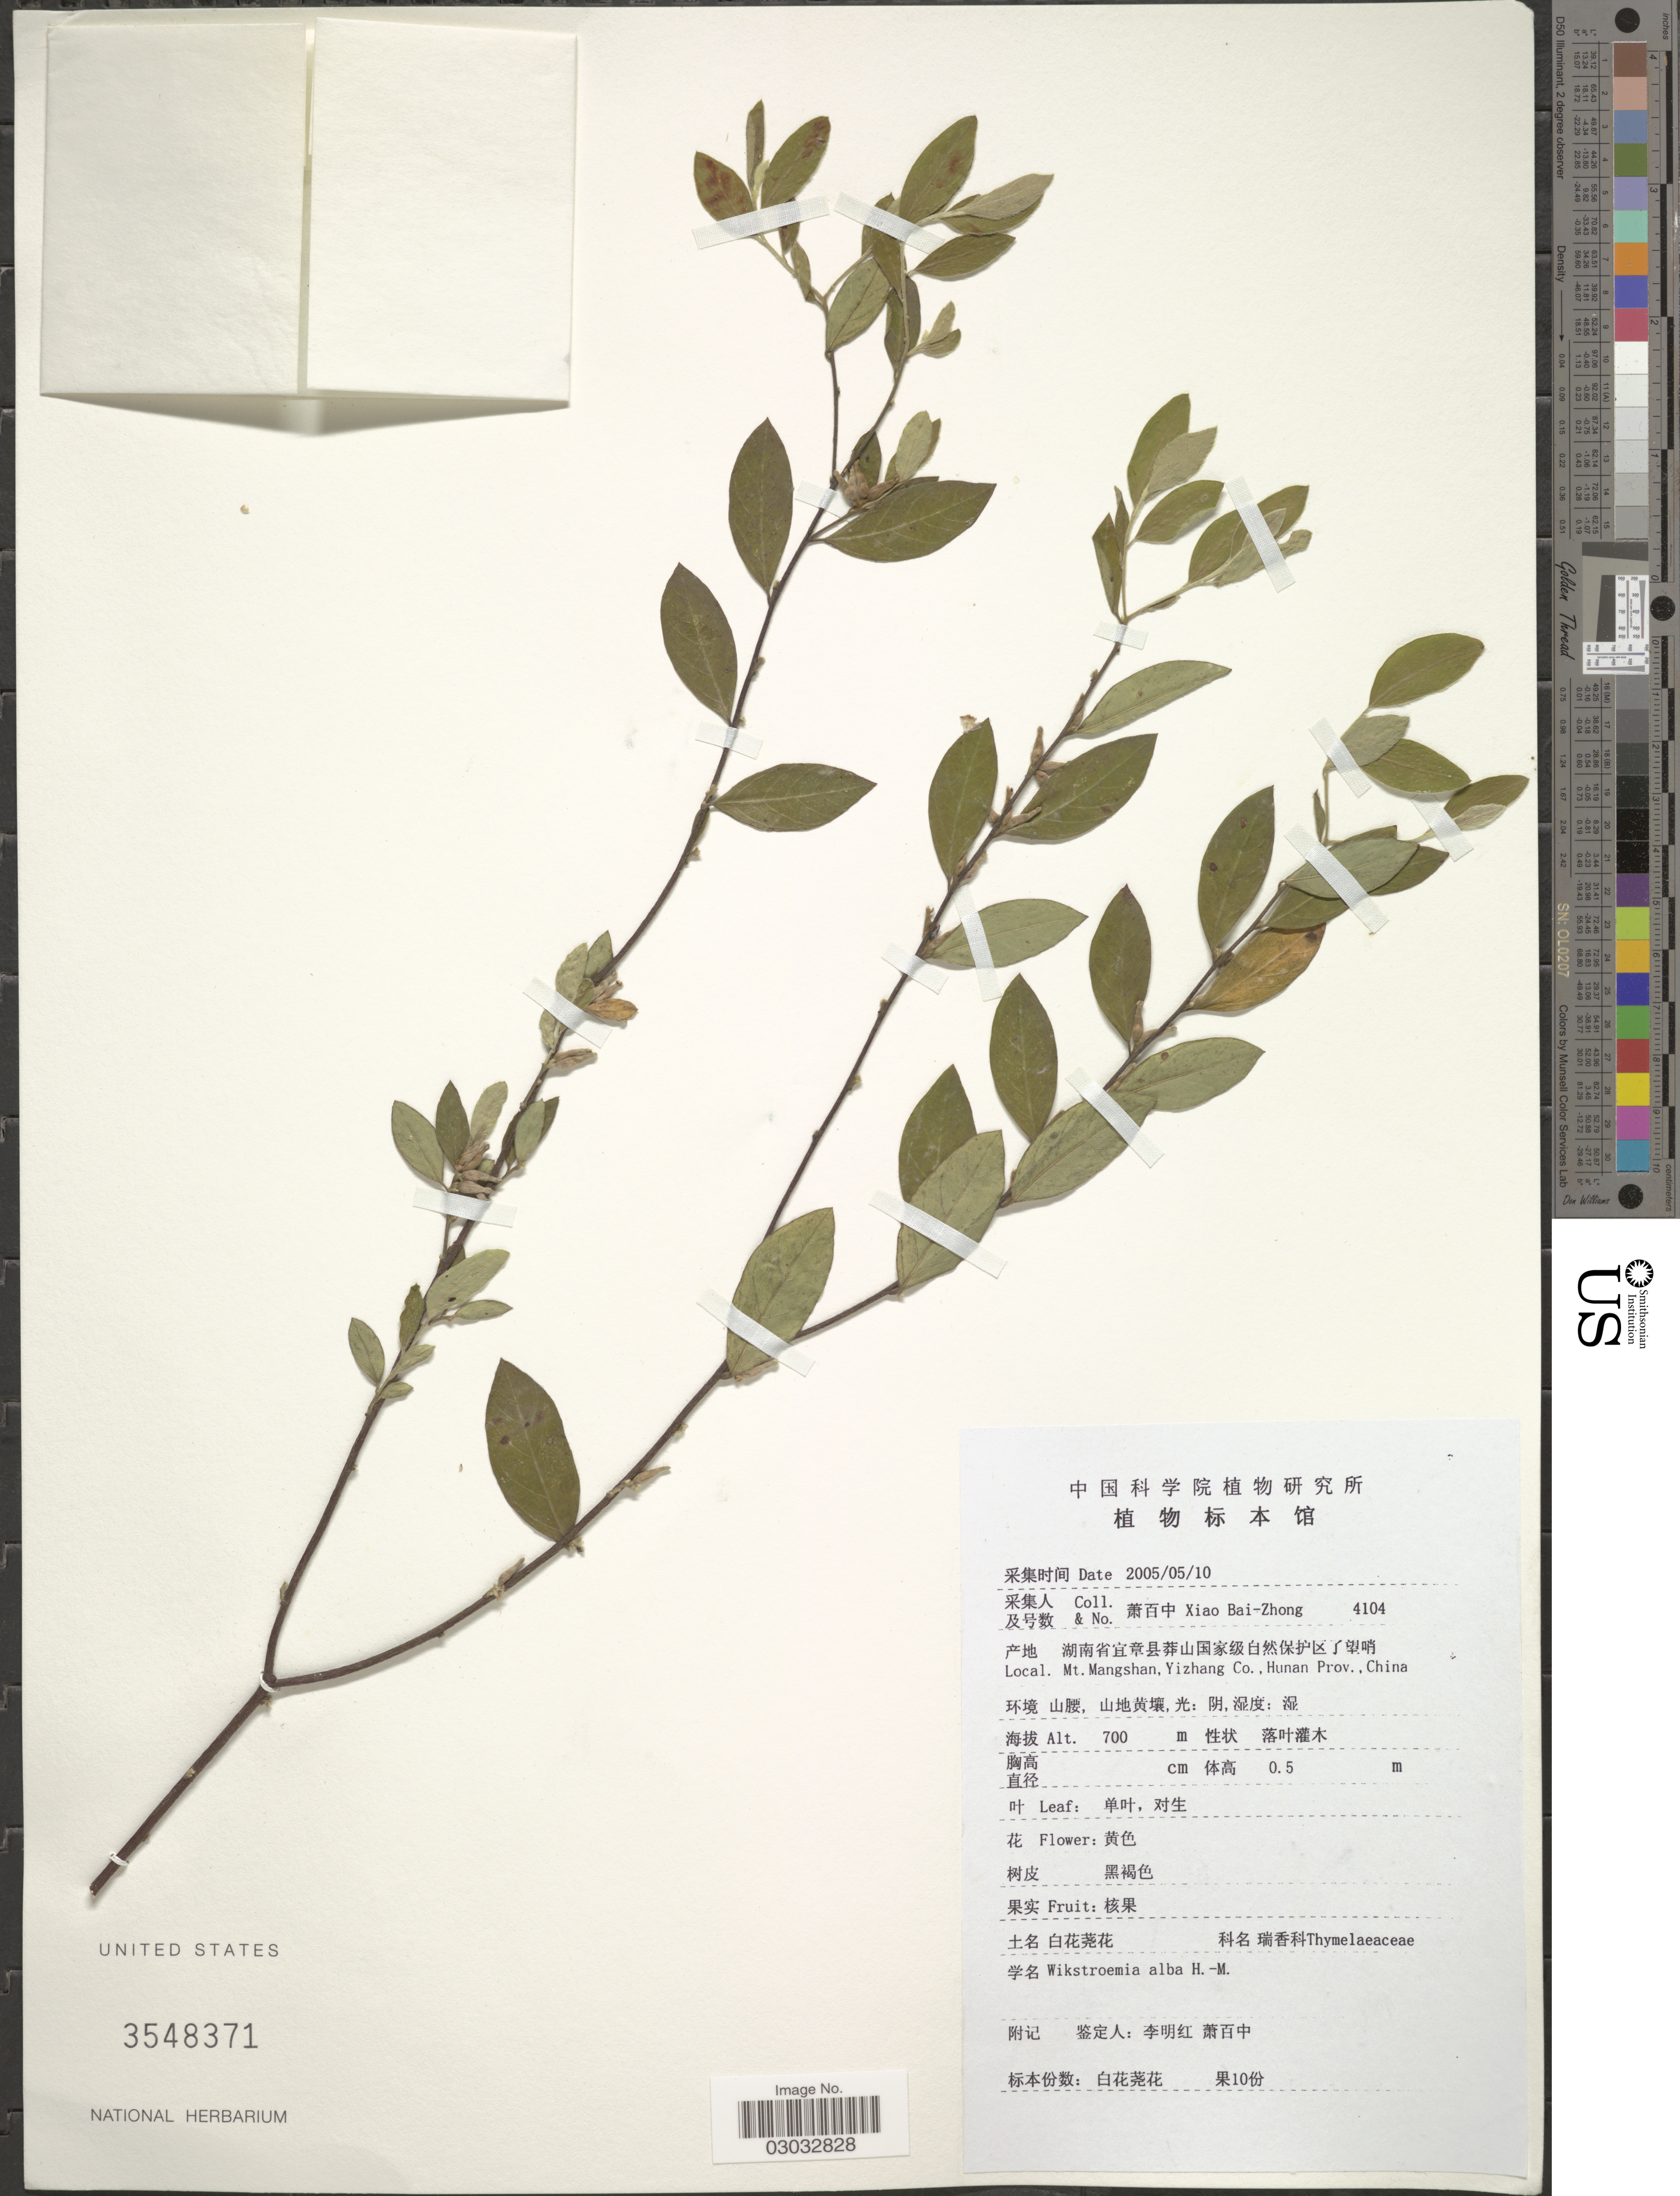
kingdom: Plantae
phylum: Tracheophyta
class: Magnoliopsida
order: Malvales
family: Thymelaeaceae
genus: Wikstroemia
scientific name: Wikstroemia alba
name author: Hand.-Mazz.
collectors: B. Z. Xiao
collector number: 4104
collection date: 2005-05-10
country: China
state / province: Hunan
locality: Mt. Mangshan, Yizhang Co., Hunan Prov., China.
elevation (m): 700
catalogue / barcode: US 3548371